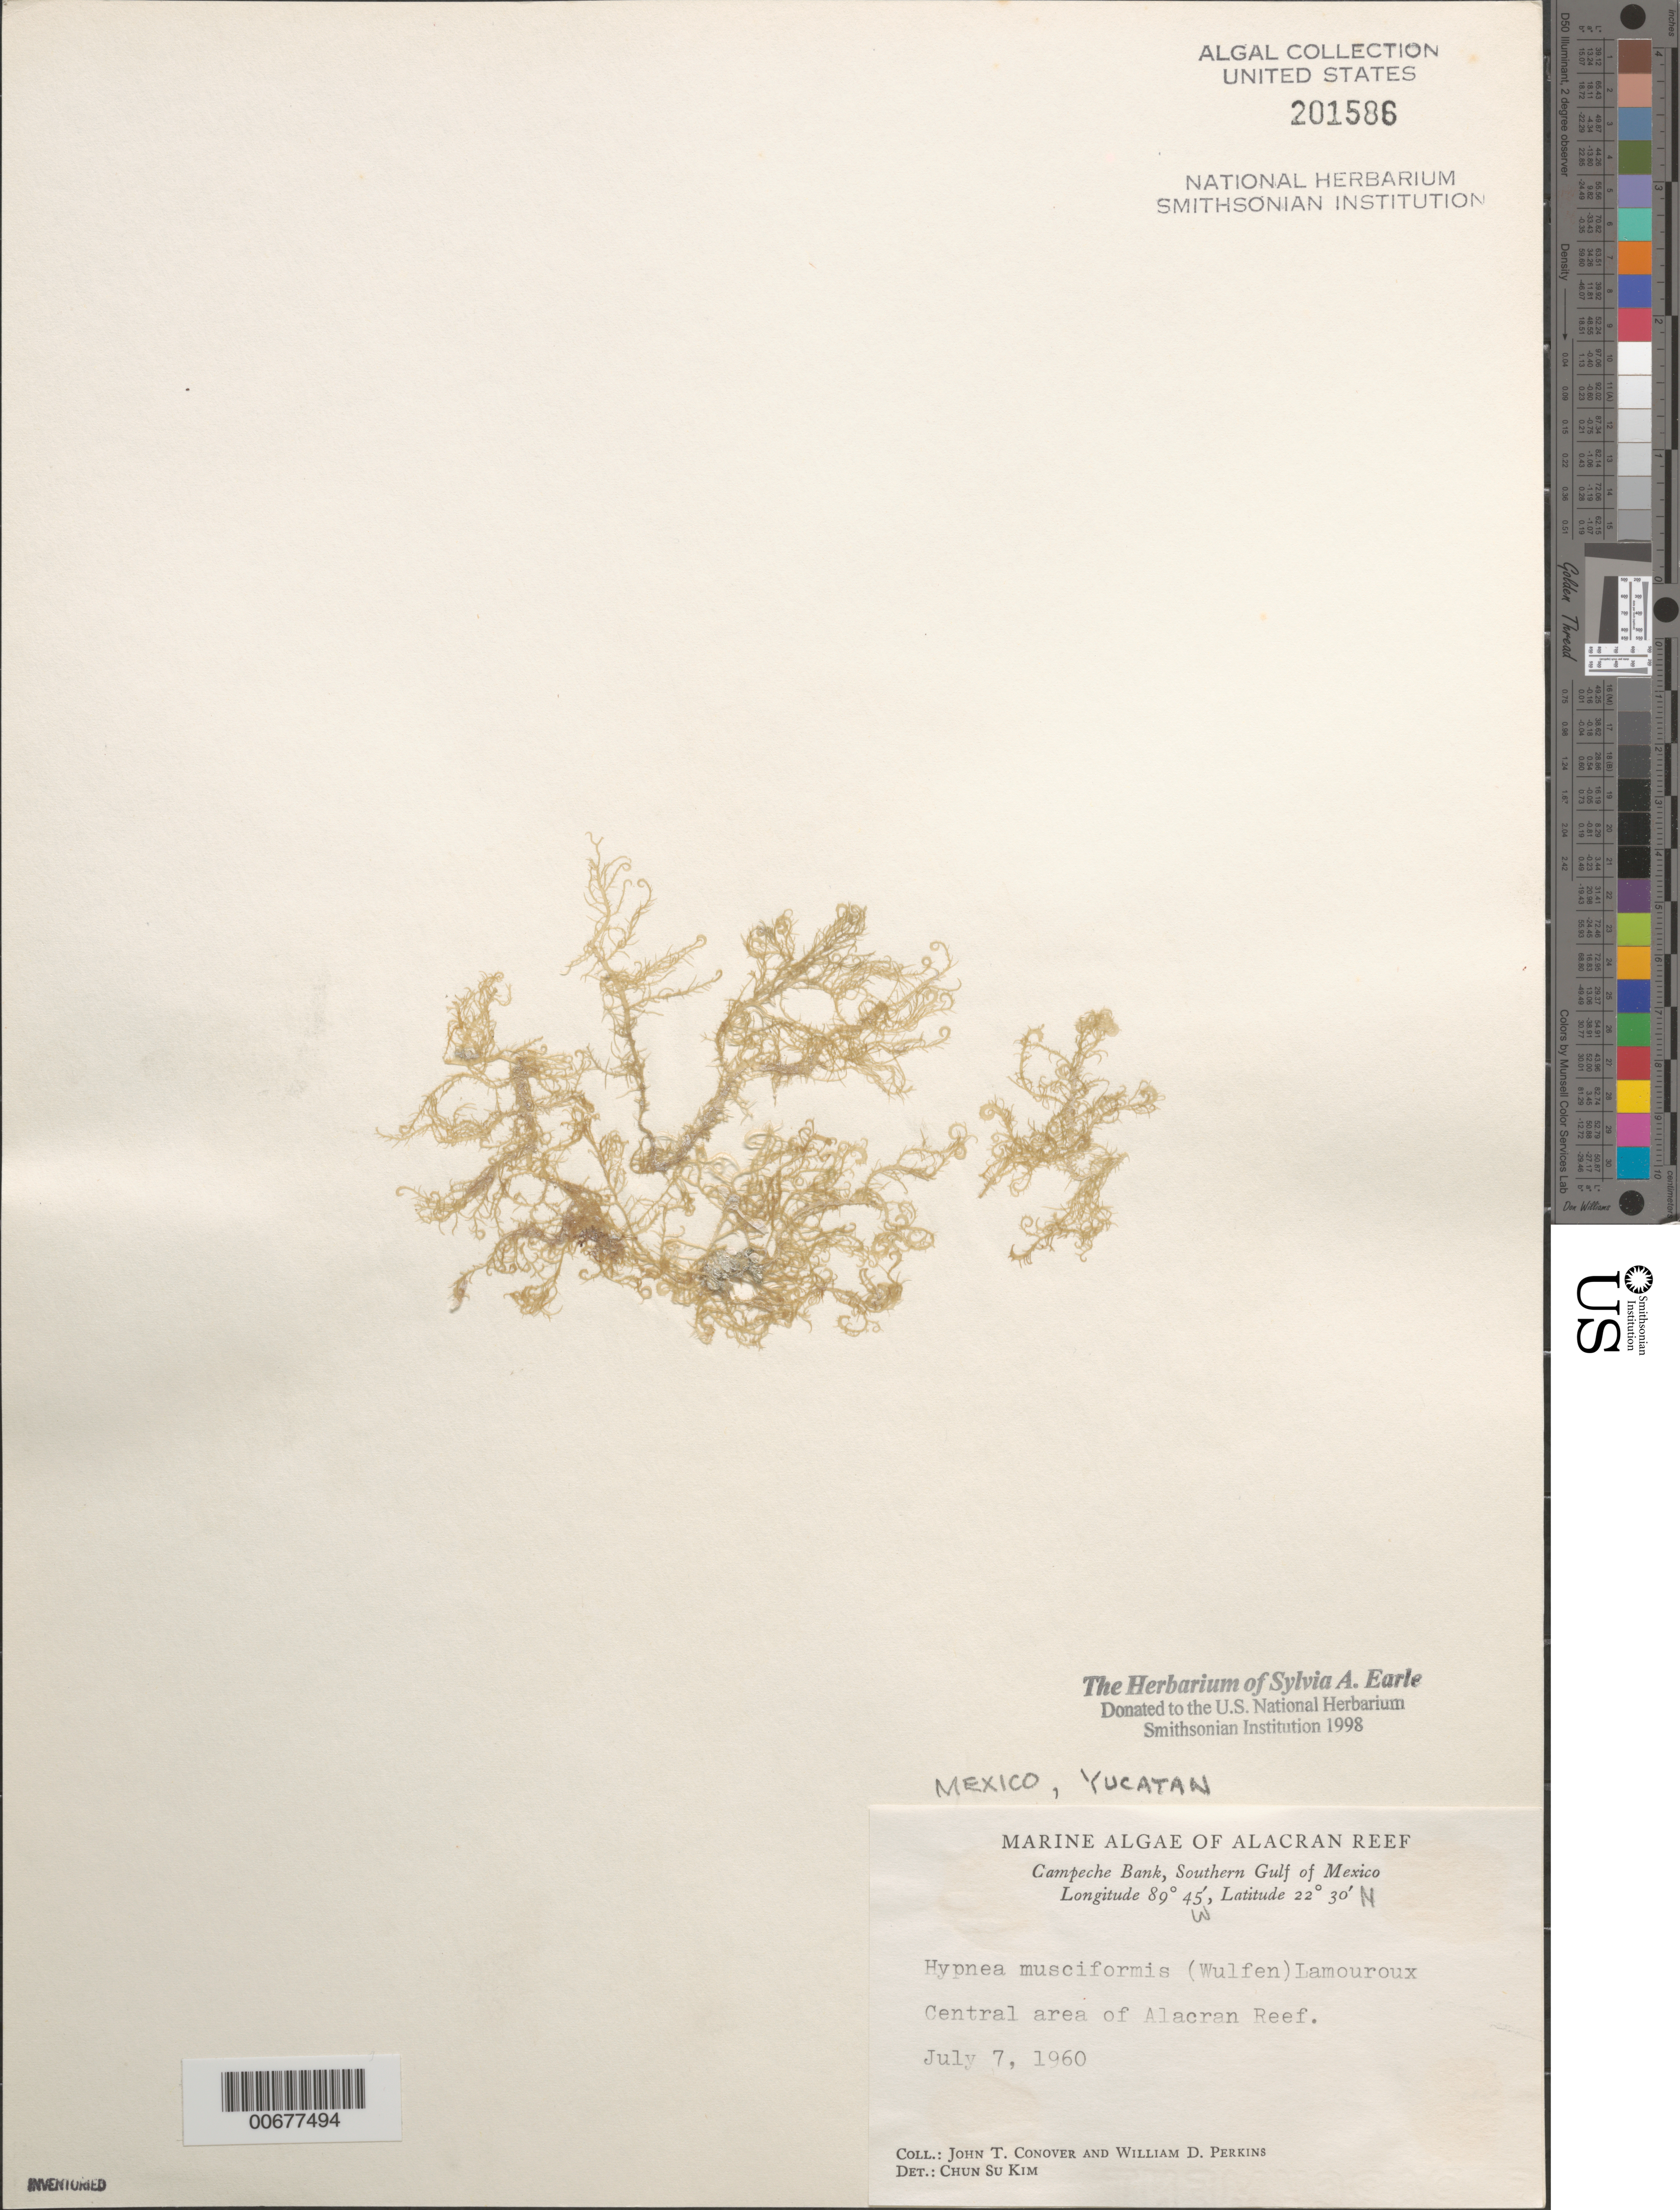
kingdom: Plantae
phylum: Rhodophyta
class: Florideophyceae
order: Gigartinales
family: Cystocloniaceae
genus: Hypnea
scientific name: Hypnea musciformis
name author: (Wulfen) J.V.Lamouroux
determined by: Kim, Chun Su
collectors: J. T. Conover & W. D. Perkins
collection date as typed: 07 Jul 1960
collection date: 1960-07-07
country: Mexico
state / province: Yucatan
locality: Central Alacran Reef, Campeche Bank, southern Gulf of Mexico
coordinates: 22 30' N, 89 45' W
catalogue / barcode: US 201586